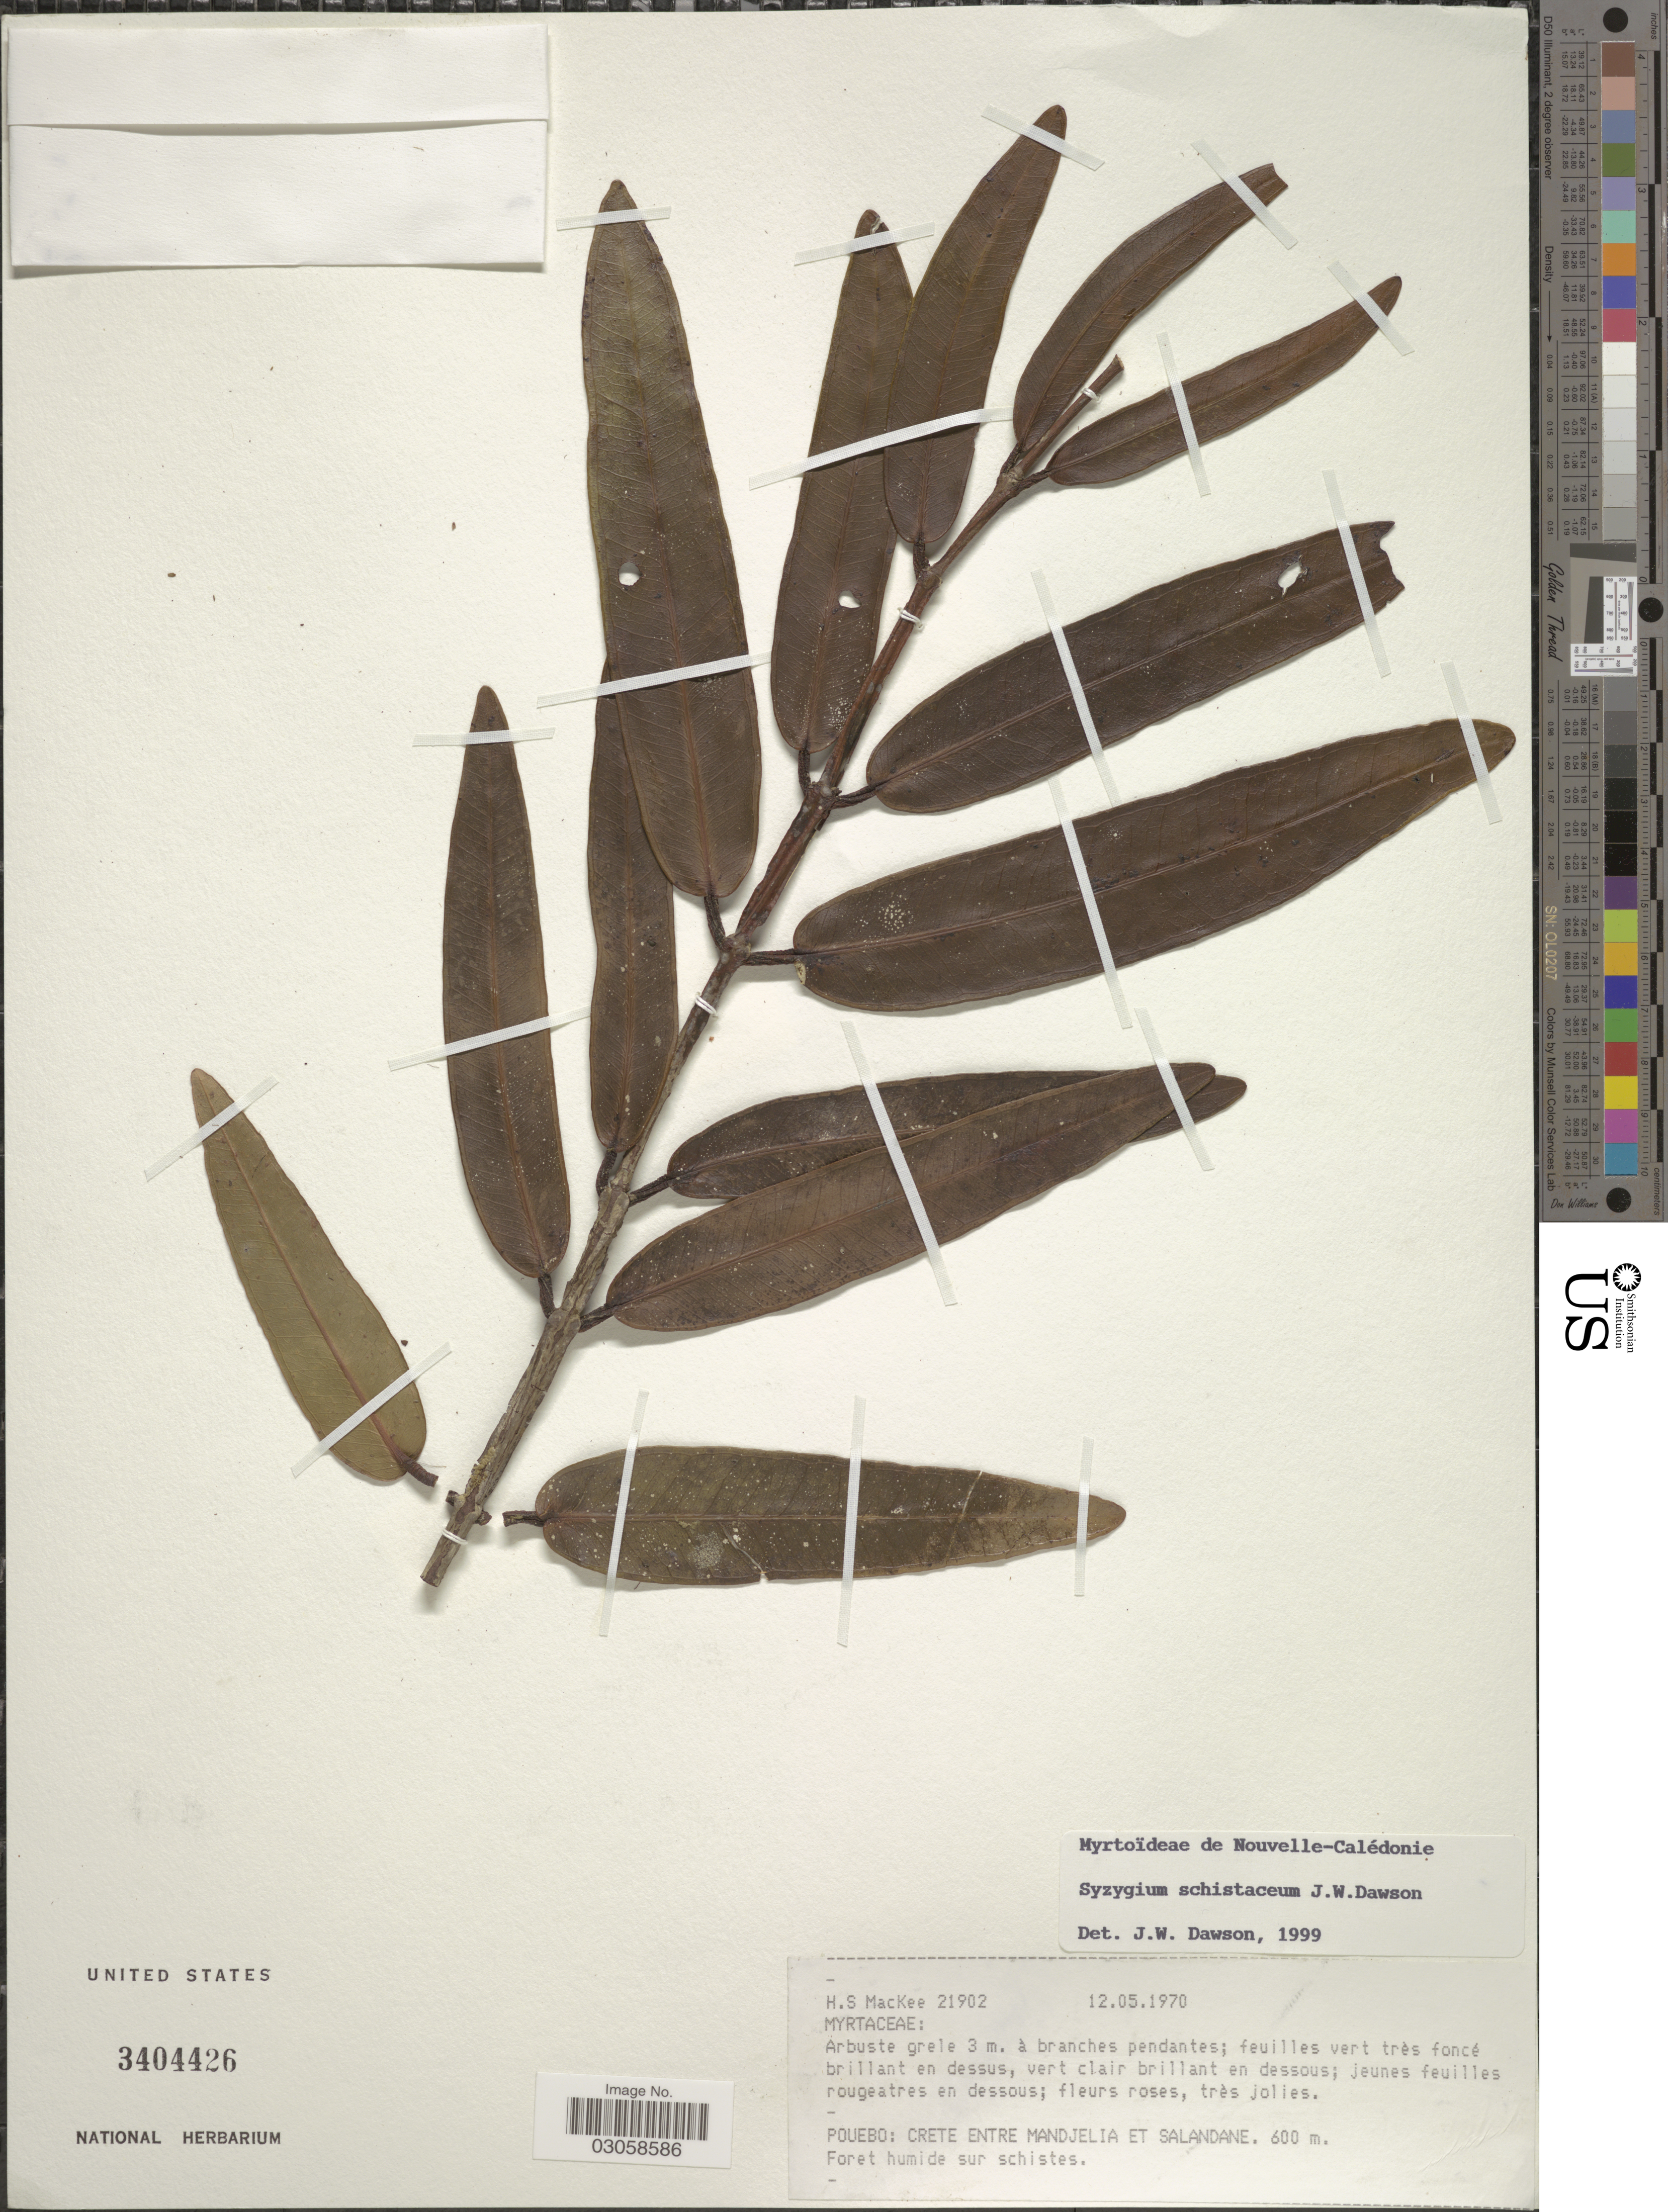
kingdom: Plantae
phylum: Tracheophyta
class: Magnoliopsida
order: Myrtales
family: Myrtaceae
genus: Syzygium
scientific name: Syzygium schistaceum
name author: J.W. Dawson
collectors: H. S. MacKee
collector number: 21902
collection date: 1970-05-12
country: New Caledonia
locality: Pouebo: Crete entre Mandjelia et Salandane. Foret humide sur schistes.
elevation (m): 600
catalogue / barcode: US 340426